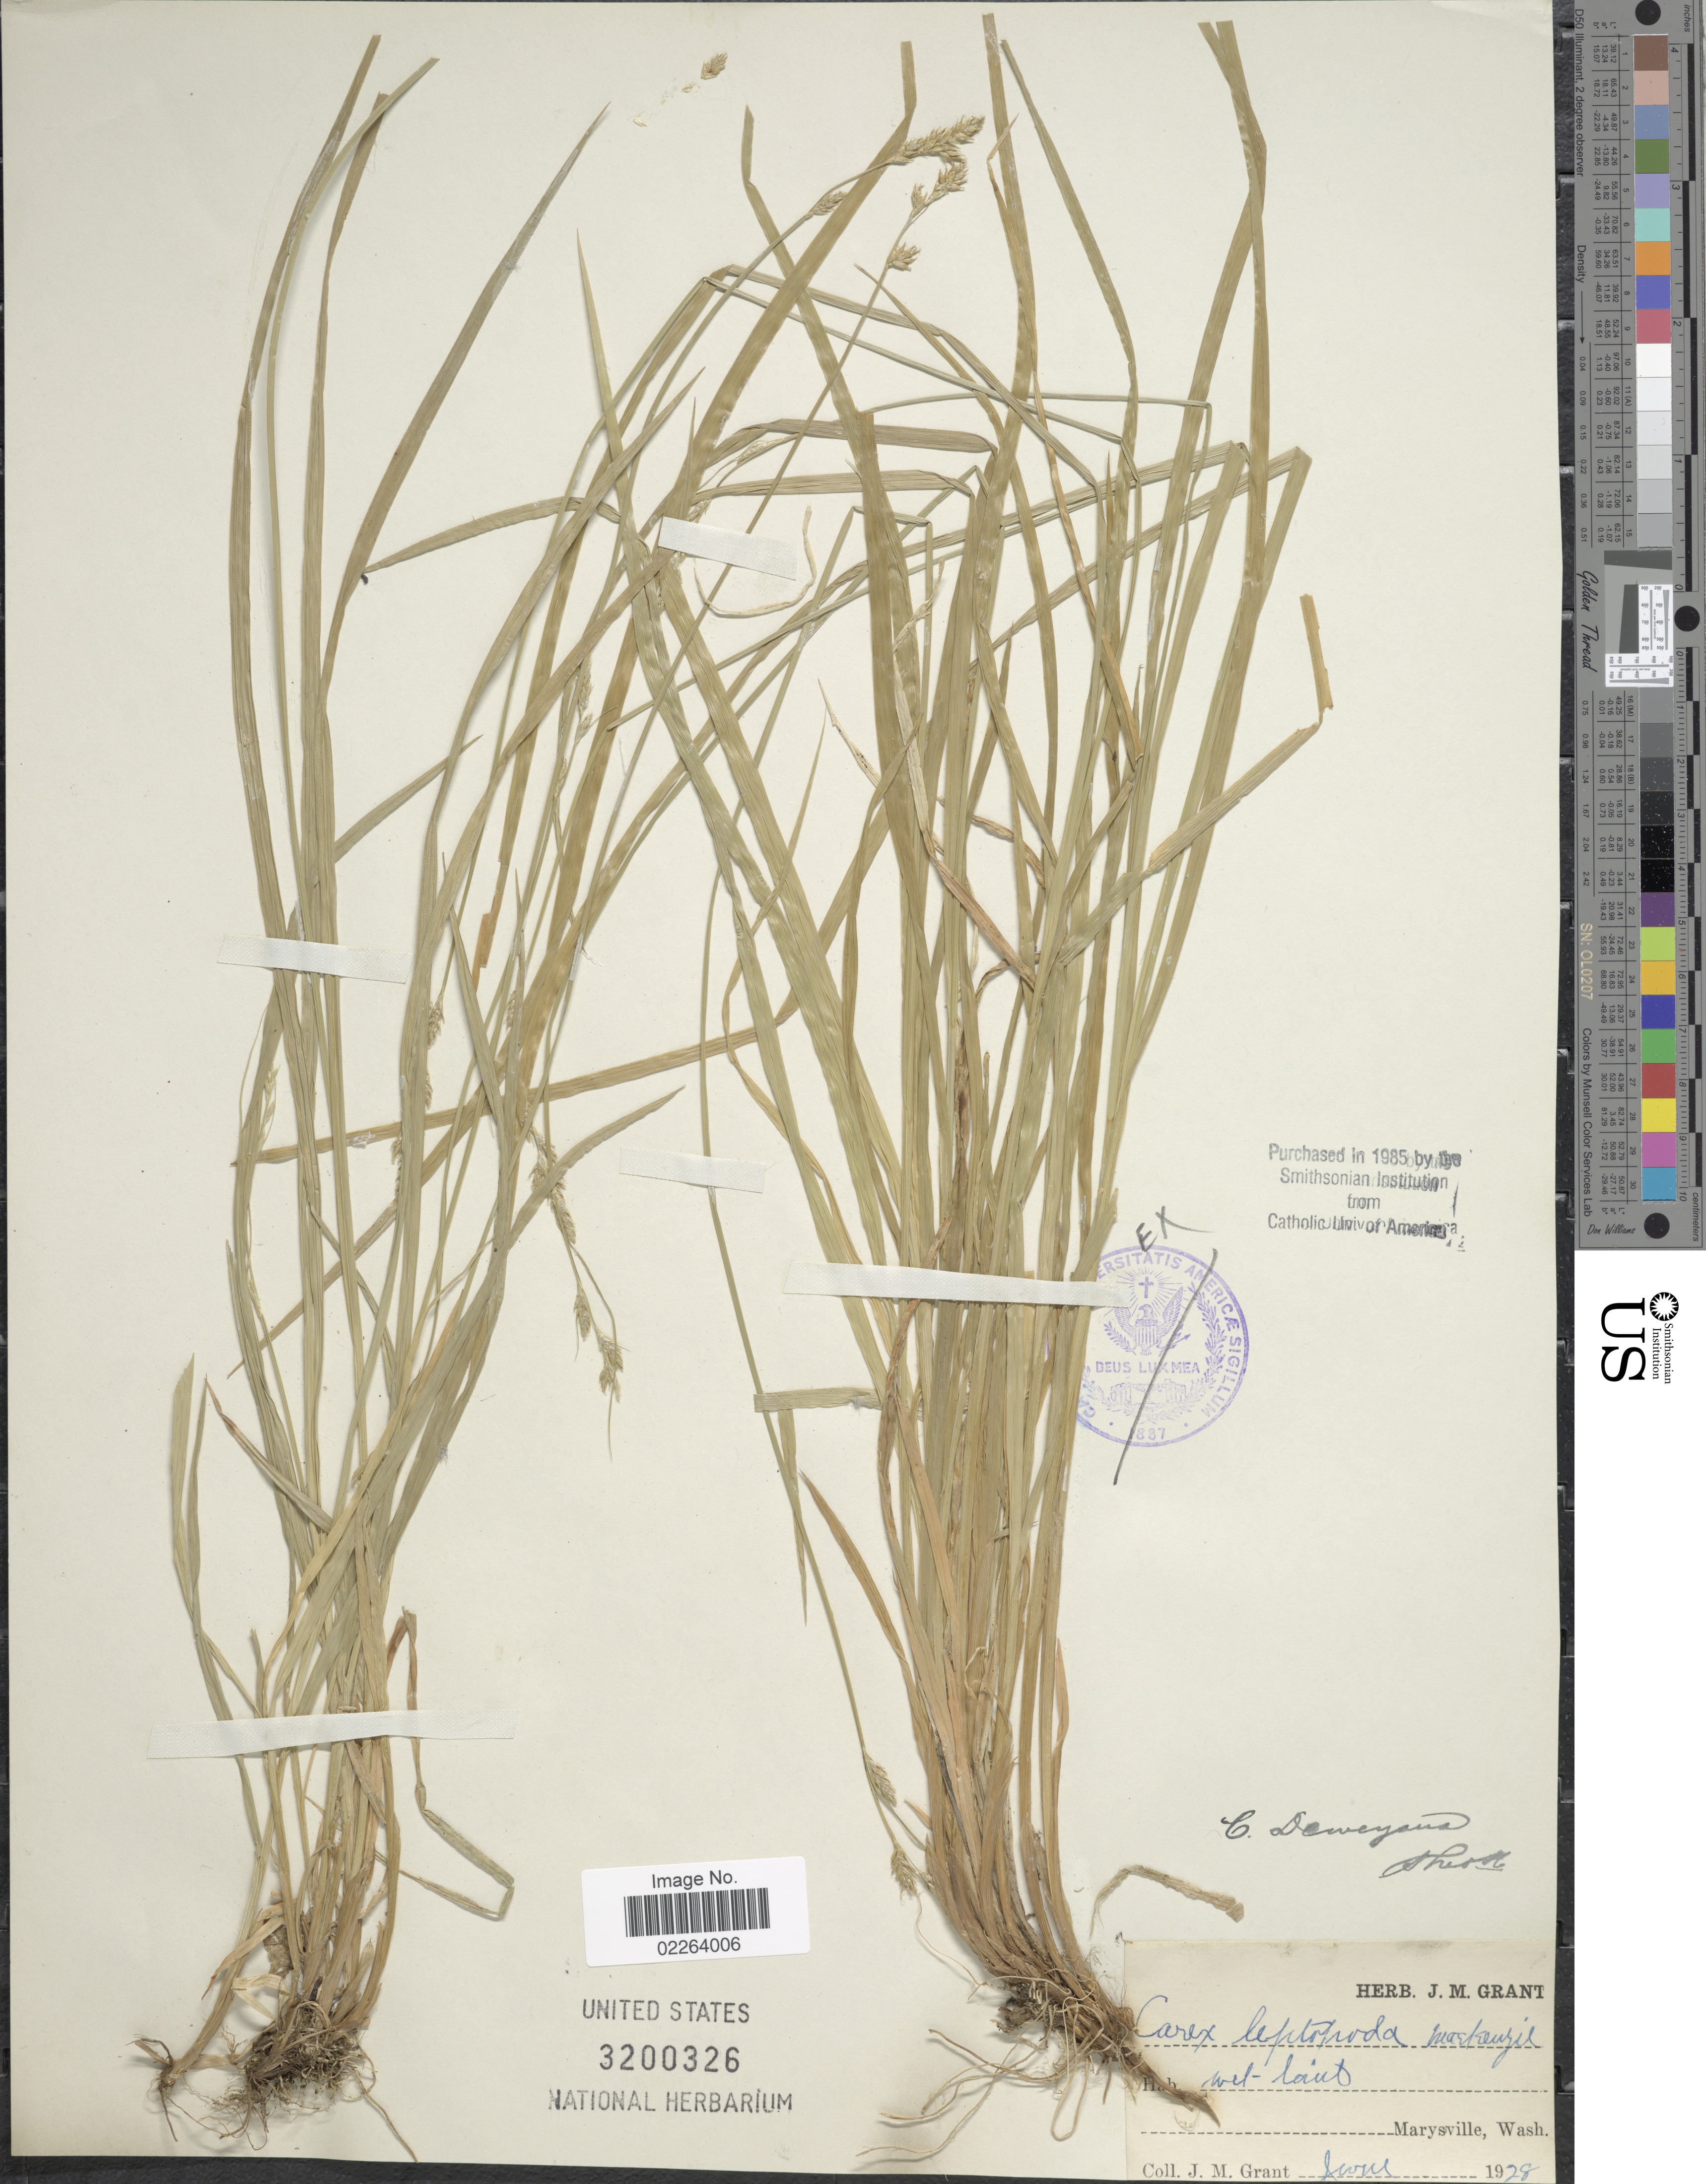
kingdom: Plantae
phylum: Tracheophyta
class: Liliopsida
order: Poales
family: Cyperaceae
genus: Carex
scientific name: Carex deweyana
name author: Schwein.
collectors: J. M. Grant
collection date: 1928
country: United States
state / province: Washington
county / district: Snohomish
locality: Wet-laut, Marysville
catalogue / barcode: US 3200326